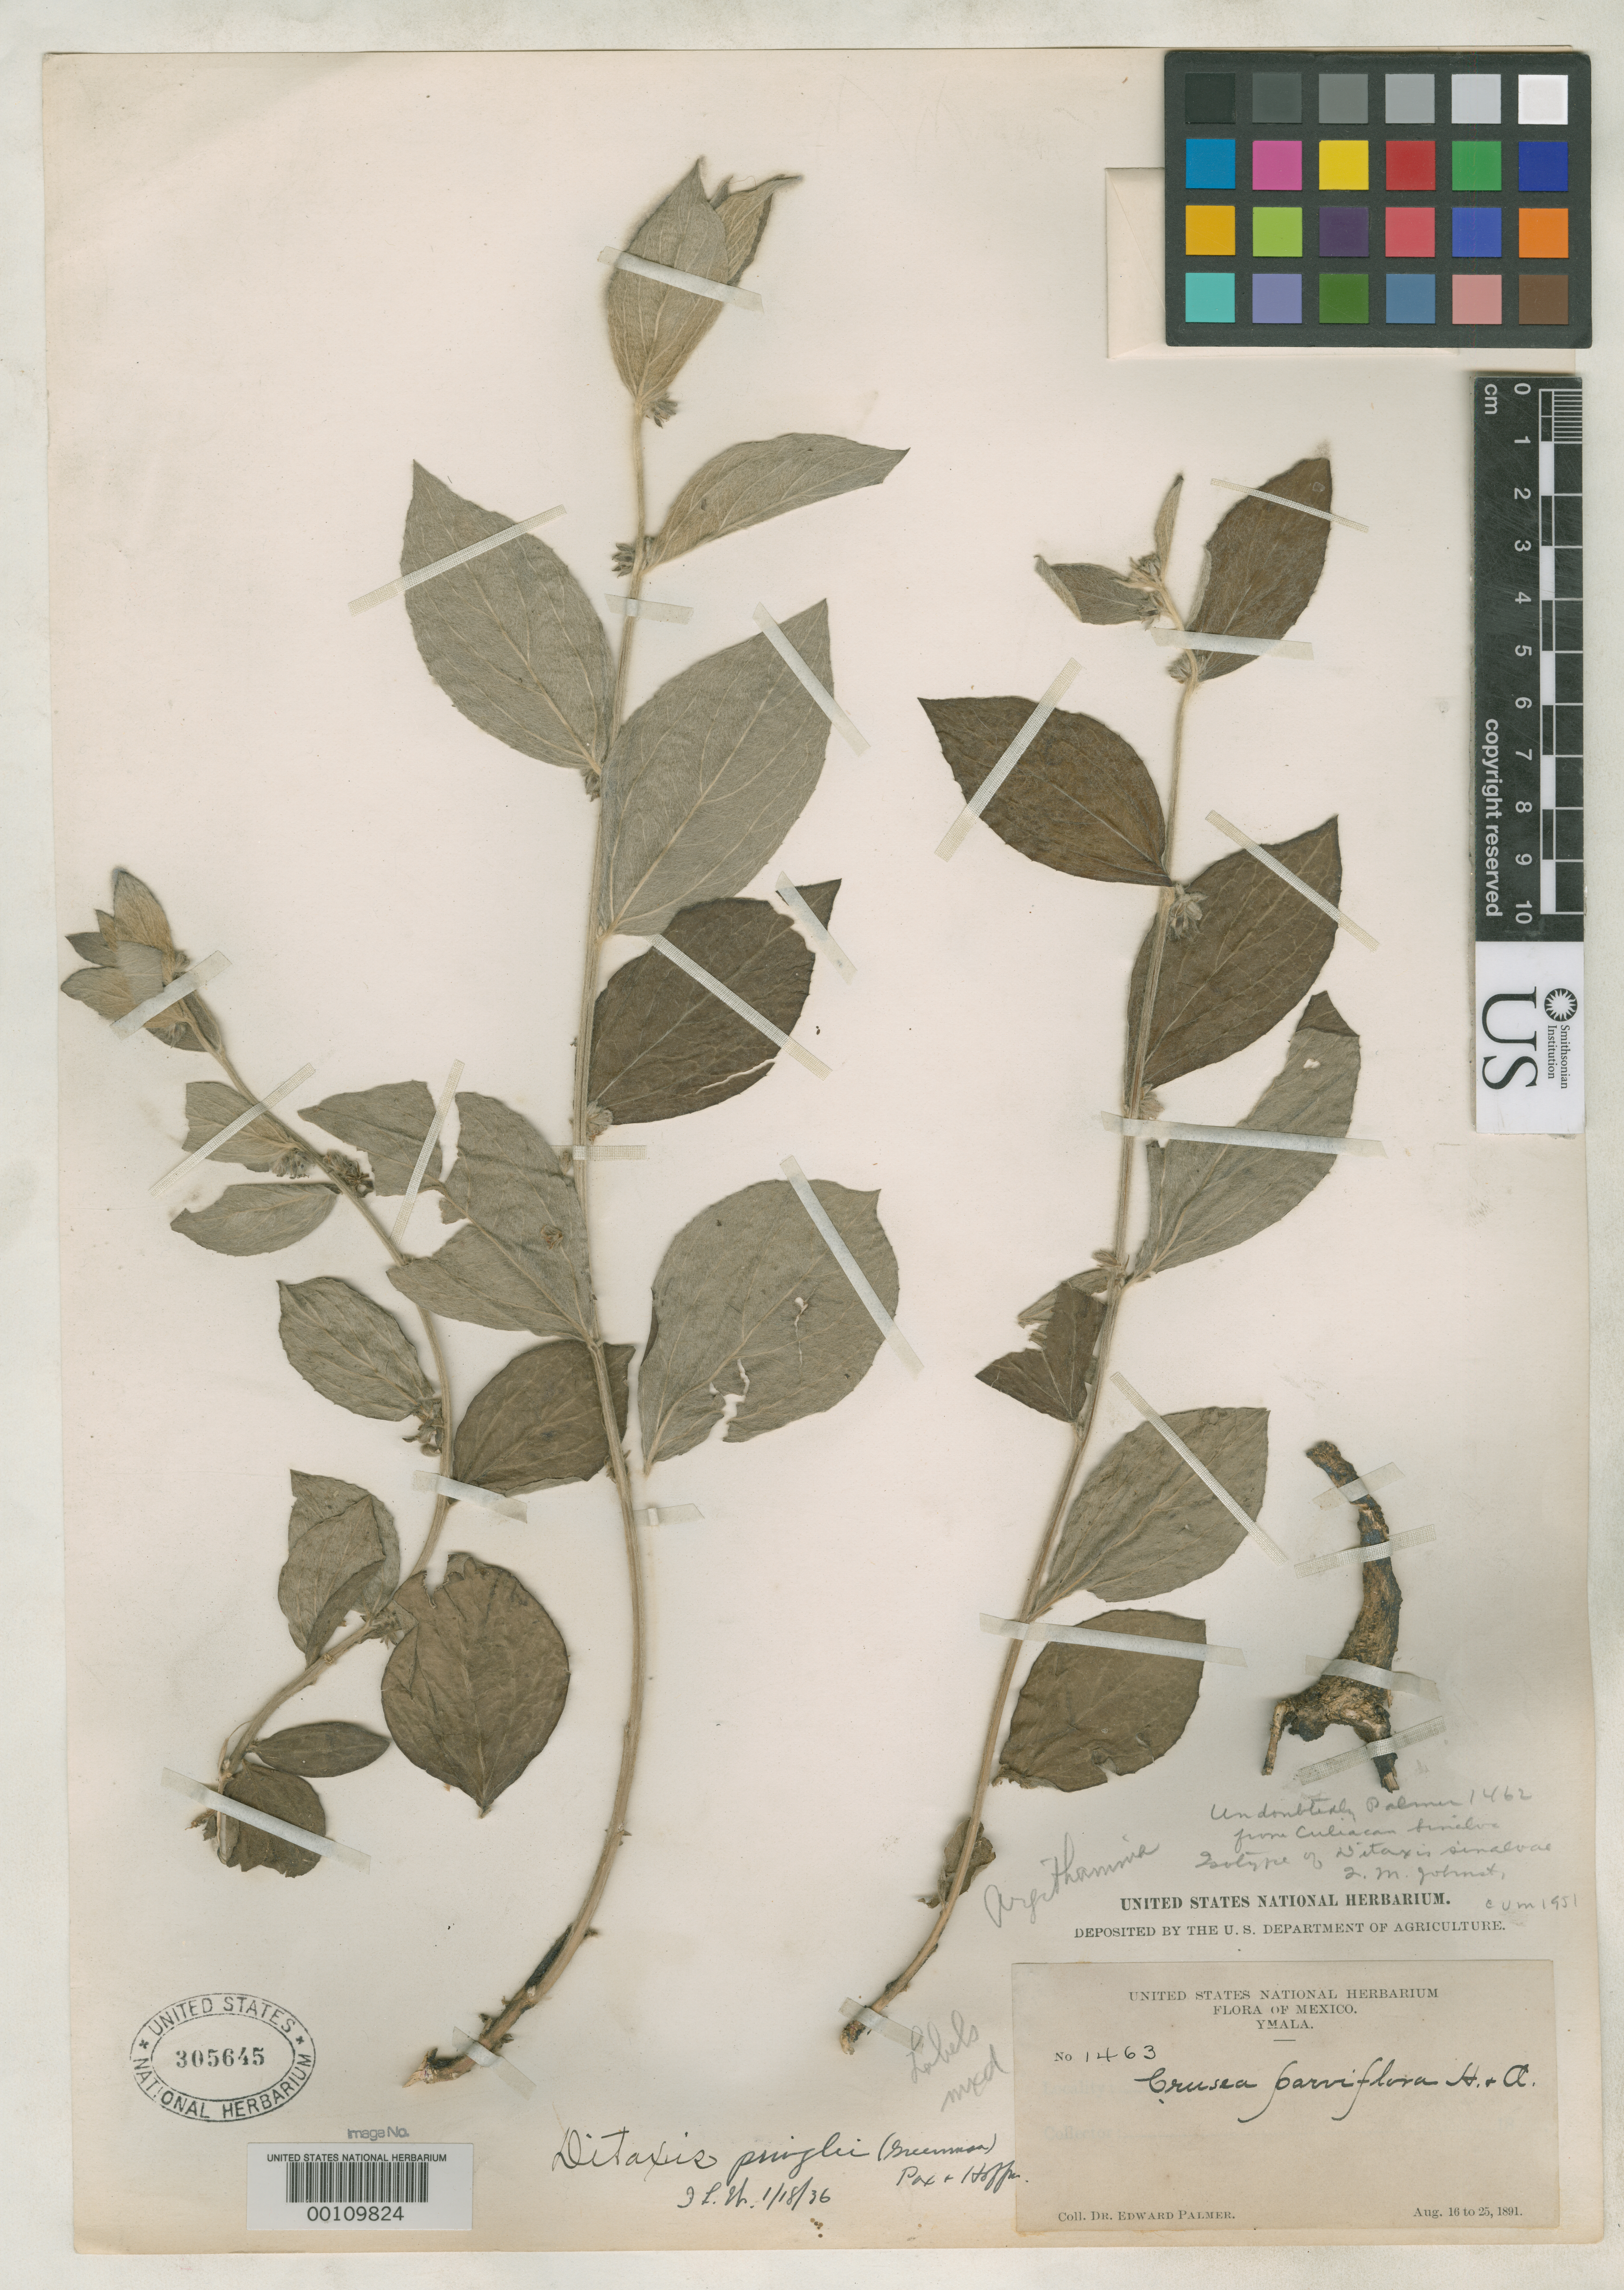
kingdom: Plantae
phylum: Tracheophyta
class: Magnoliopsida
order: Malpighiales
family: Euphorbiaceae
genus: Ditaxis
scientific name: Ditaxis sinaloae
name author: I.M. Johnst.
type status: Isotype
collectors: E. Palmer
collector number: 1463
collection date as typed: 16 Aug 1891 to 25 Aug 1891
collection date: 1891-08-16/1891-08-25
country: Mexico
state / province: Sinaloa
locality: Ymala.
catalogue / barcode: US 305645